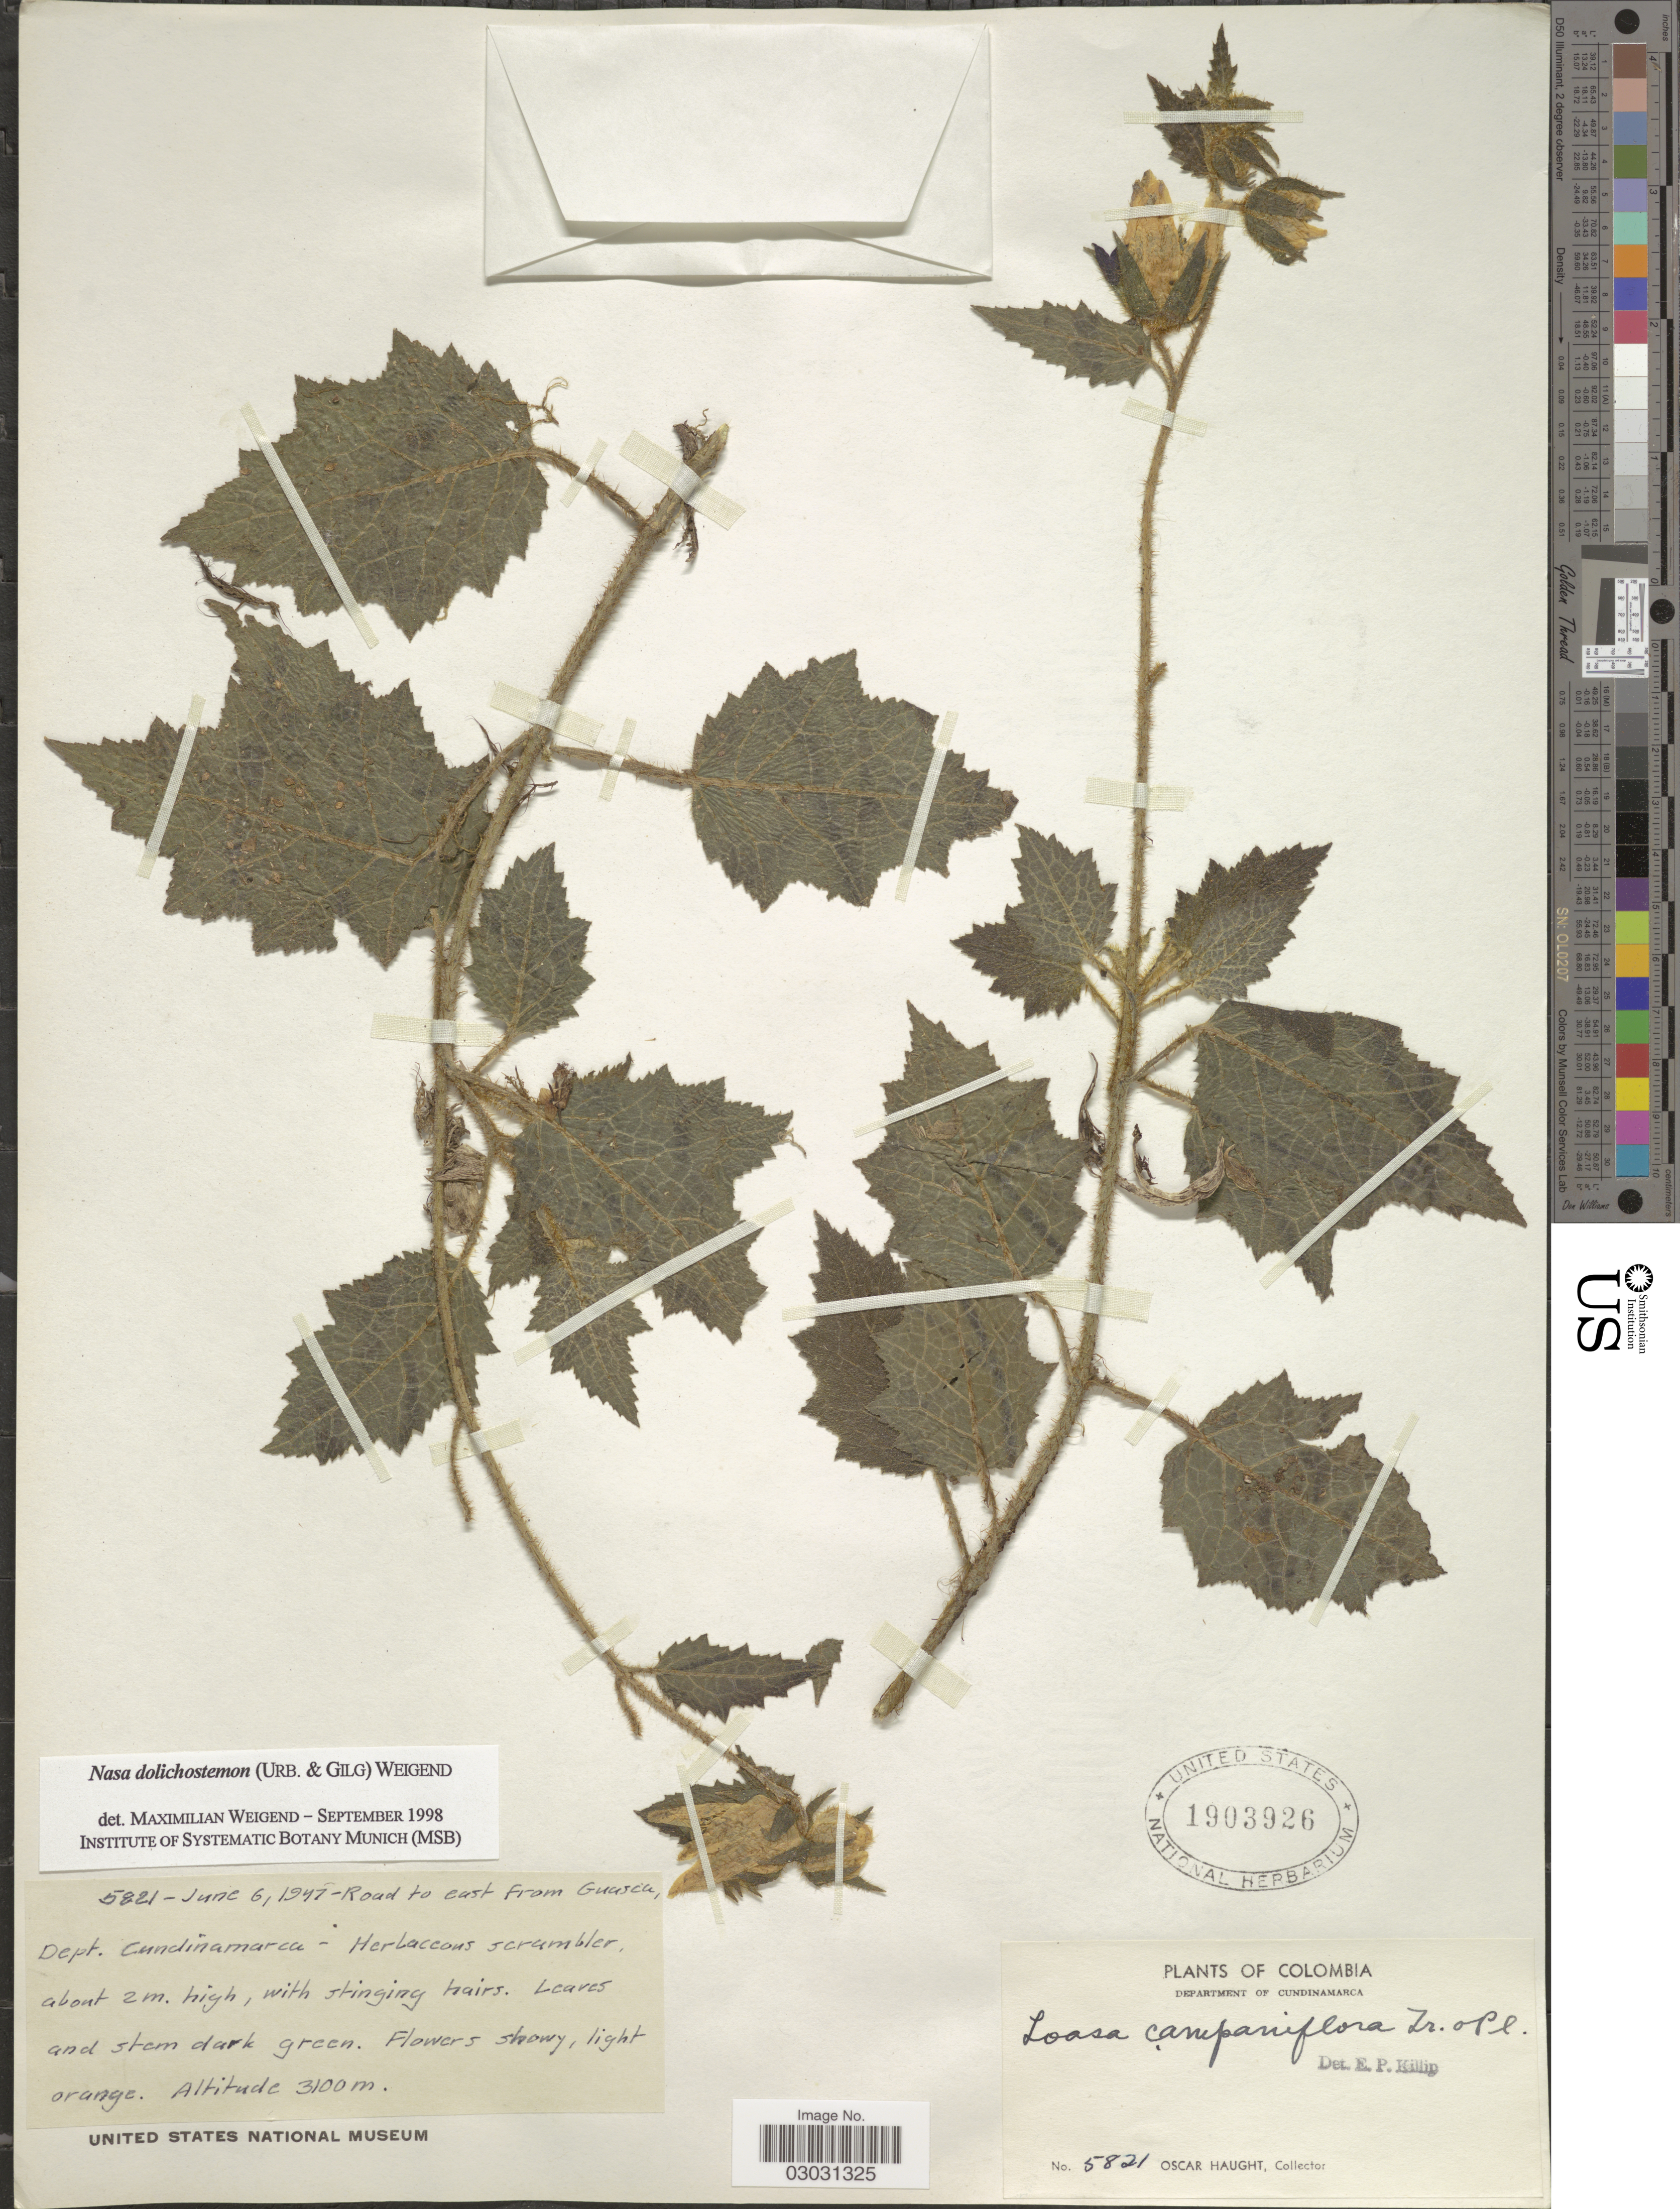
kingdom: Plantae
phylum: Tracheophyta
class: Magnoliopsida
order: Cornales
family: Loasaceae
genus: Nasa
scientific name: Nasa dolichostemon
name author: (Urb. & Gilg) Weigend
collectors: O. L. Haught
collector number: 5821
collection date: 1947-06-06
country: Colombia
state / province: Cundinamarca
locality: Road to east from Guasca, Department of Cundinamarca.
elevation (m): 3100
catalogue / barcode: US 1903926